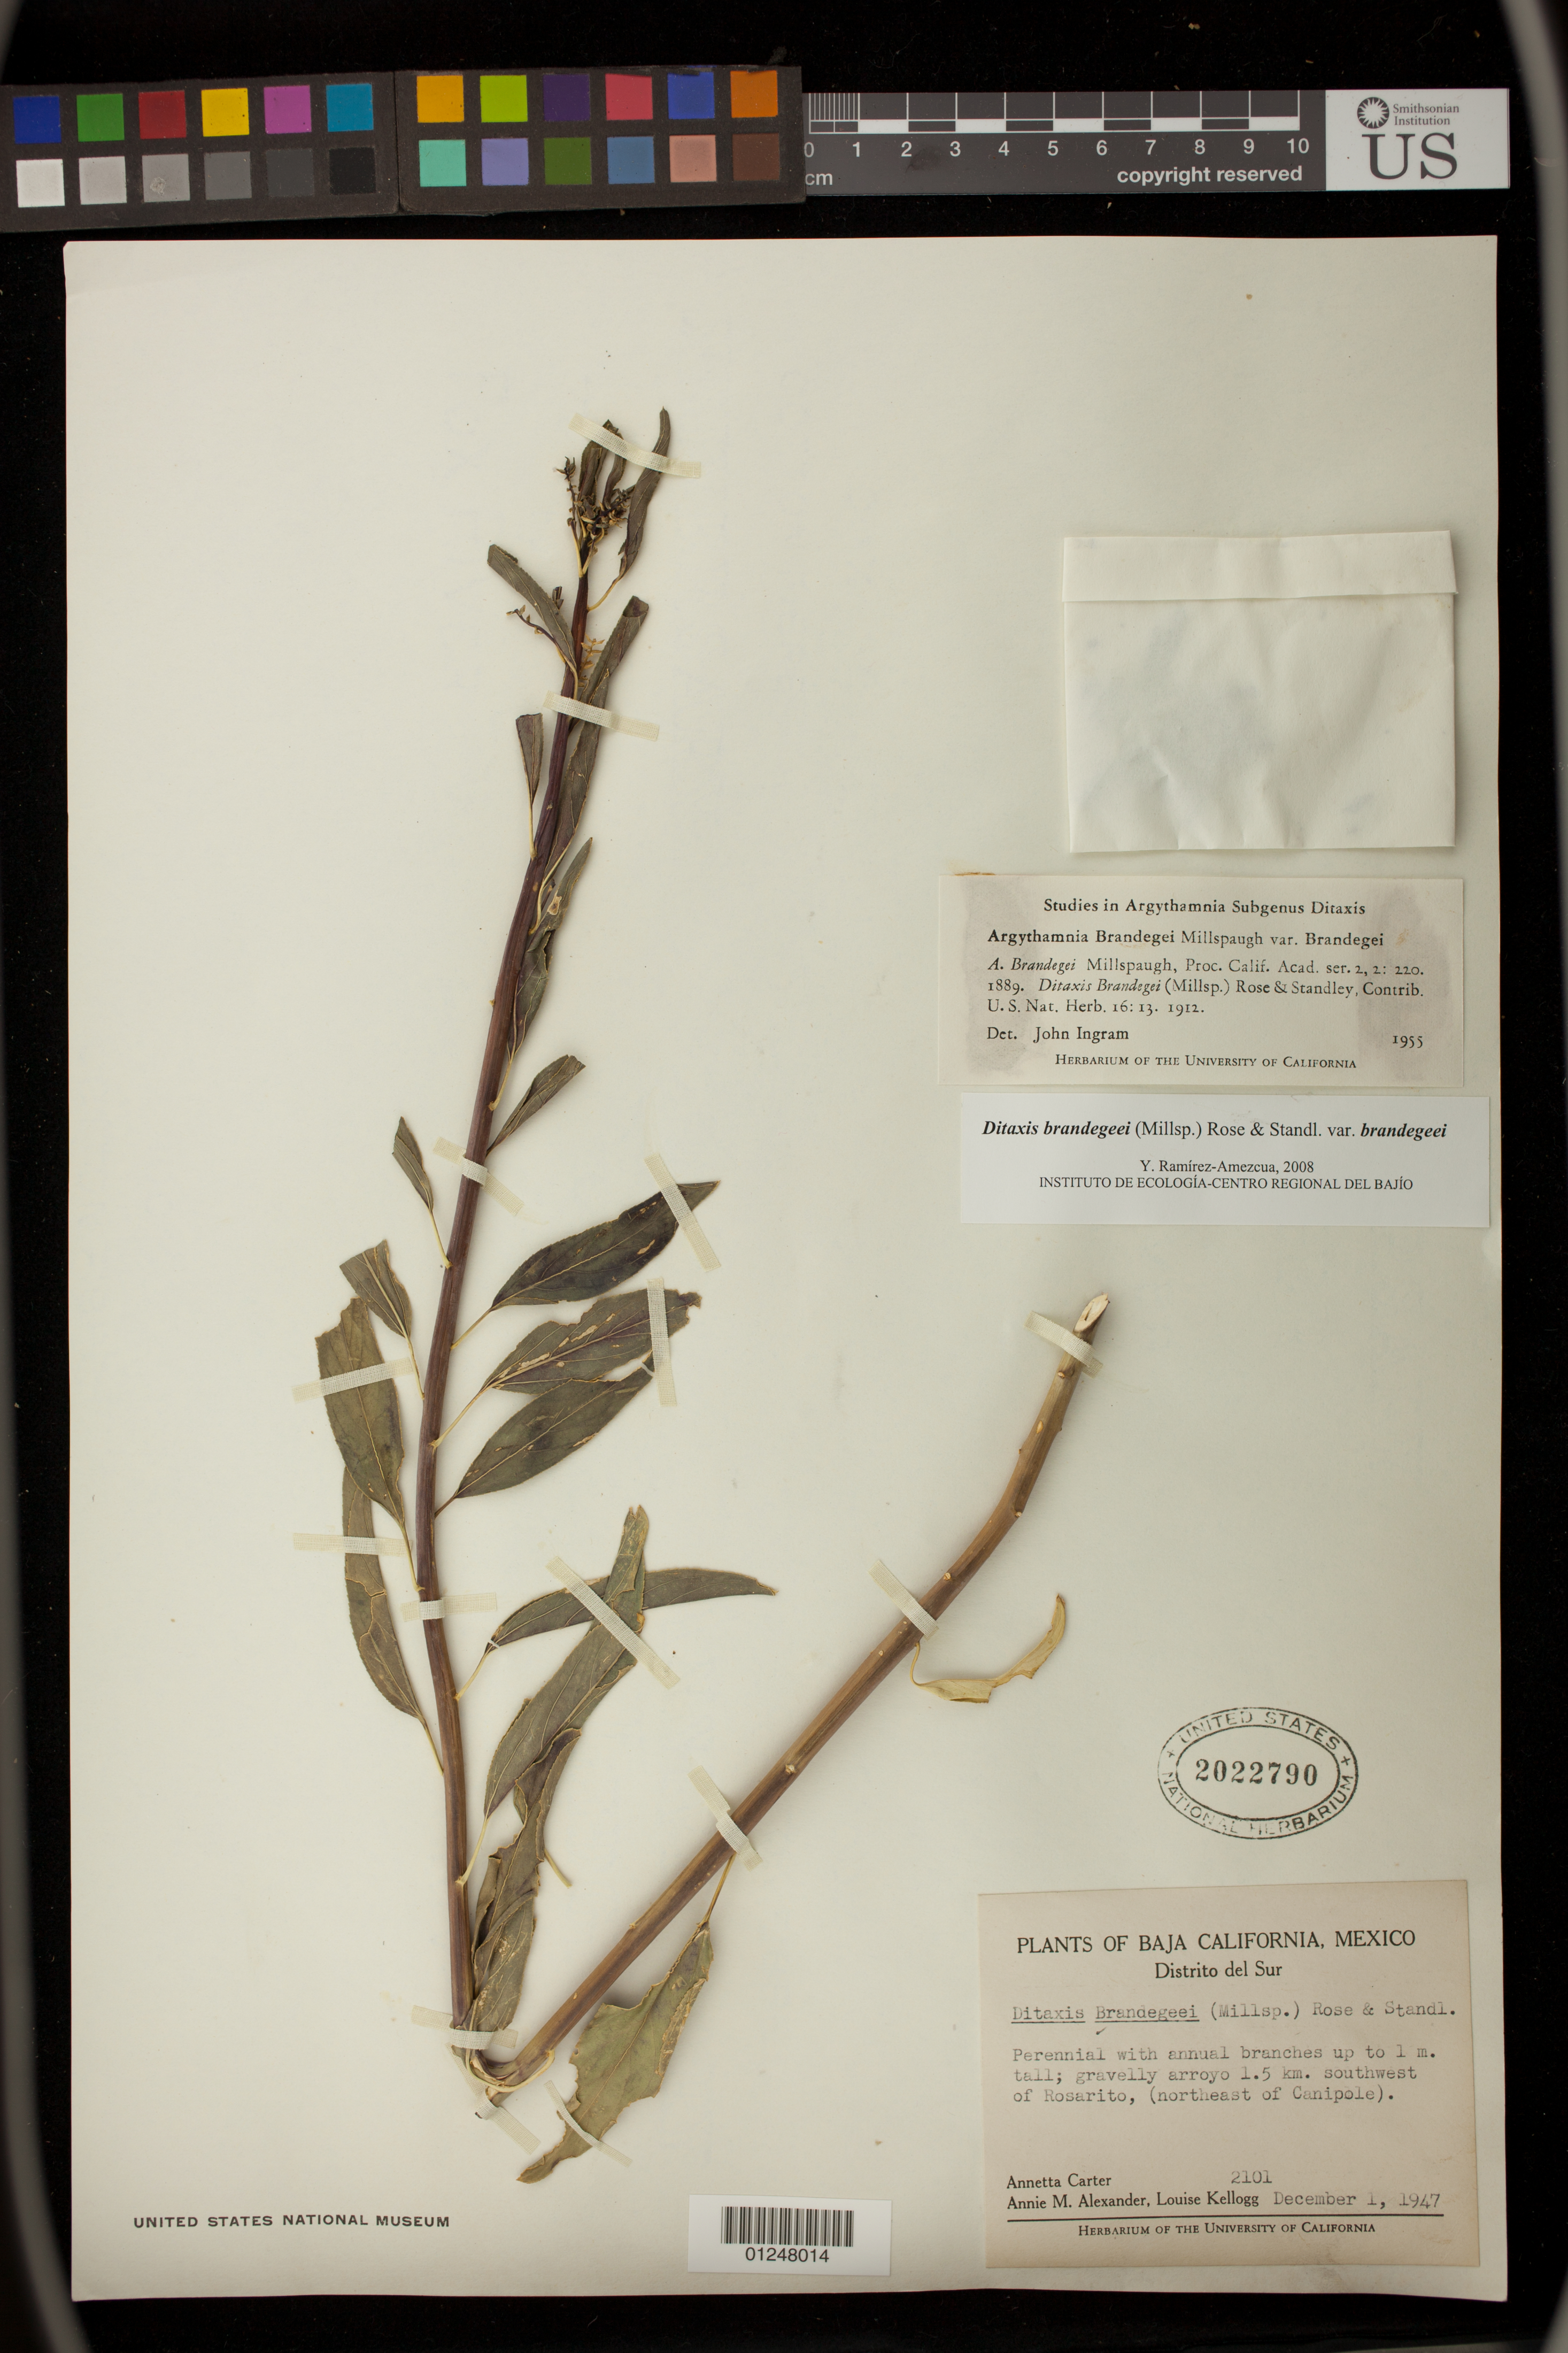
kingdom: Plantae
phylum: Tracheophyta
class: Magnoliopsida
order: Malpighiales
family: Euphorbiaceae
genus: Argythamnia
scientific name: Argythamnia brandegeei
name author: Millsp.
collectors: A. M. Carter, A. M. Alexander & L. Kellogg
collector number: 2101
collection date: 1947-12-01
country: Mexico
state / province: Baja California Sur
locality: Gravelly arroyo 1.5 km. southwest of Rosarito, (northeast of Canipole).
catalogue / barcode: US 2022790